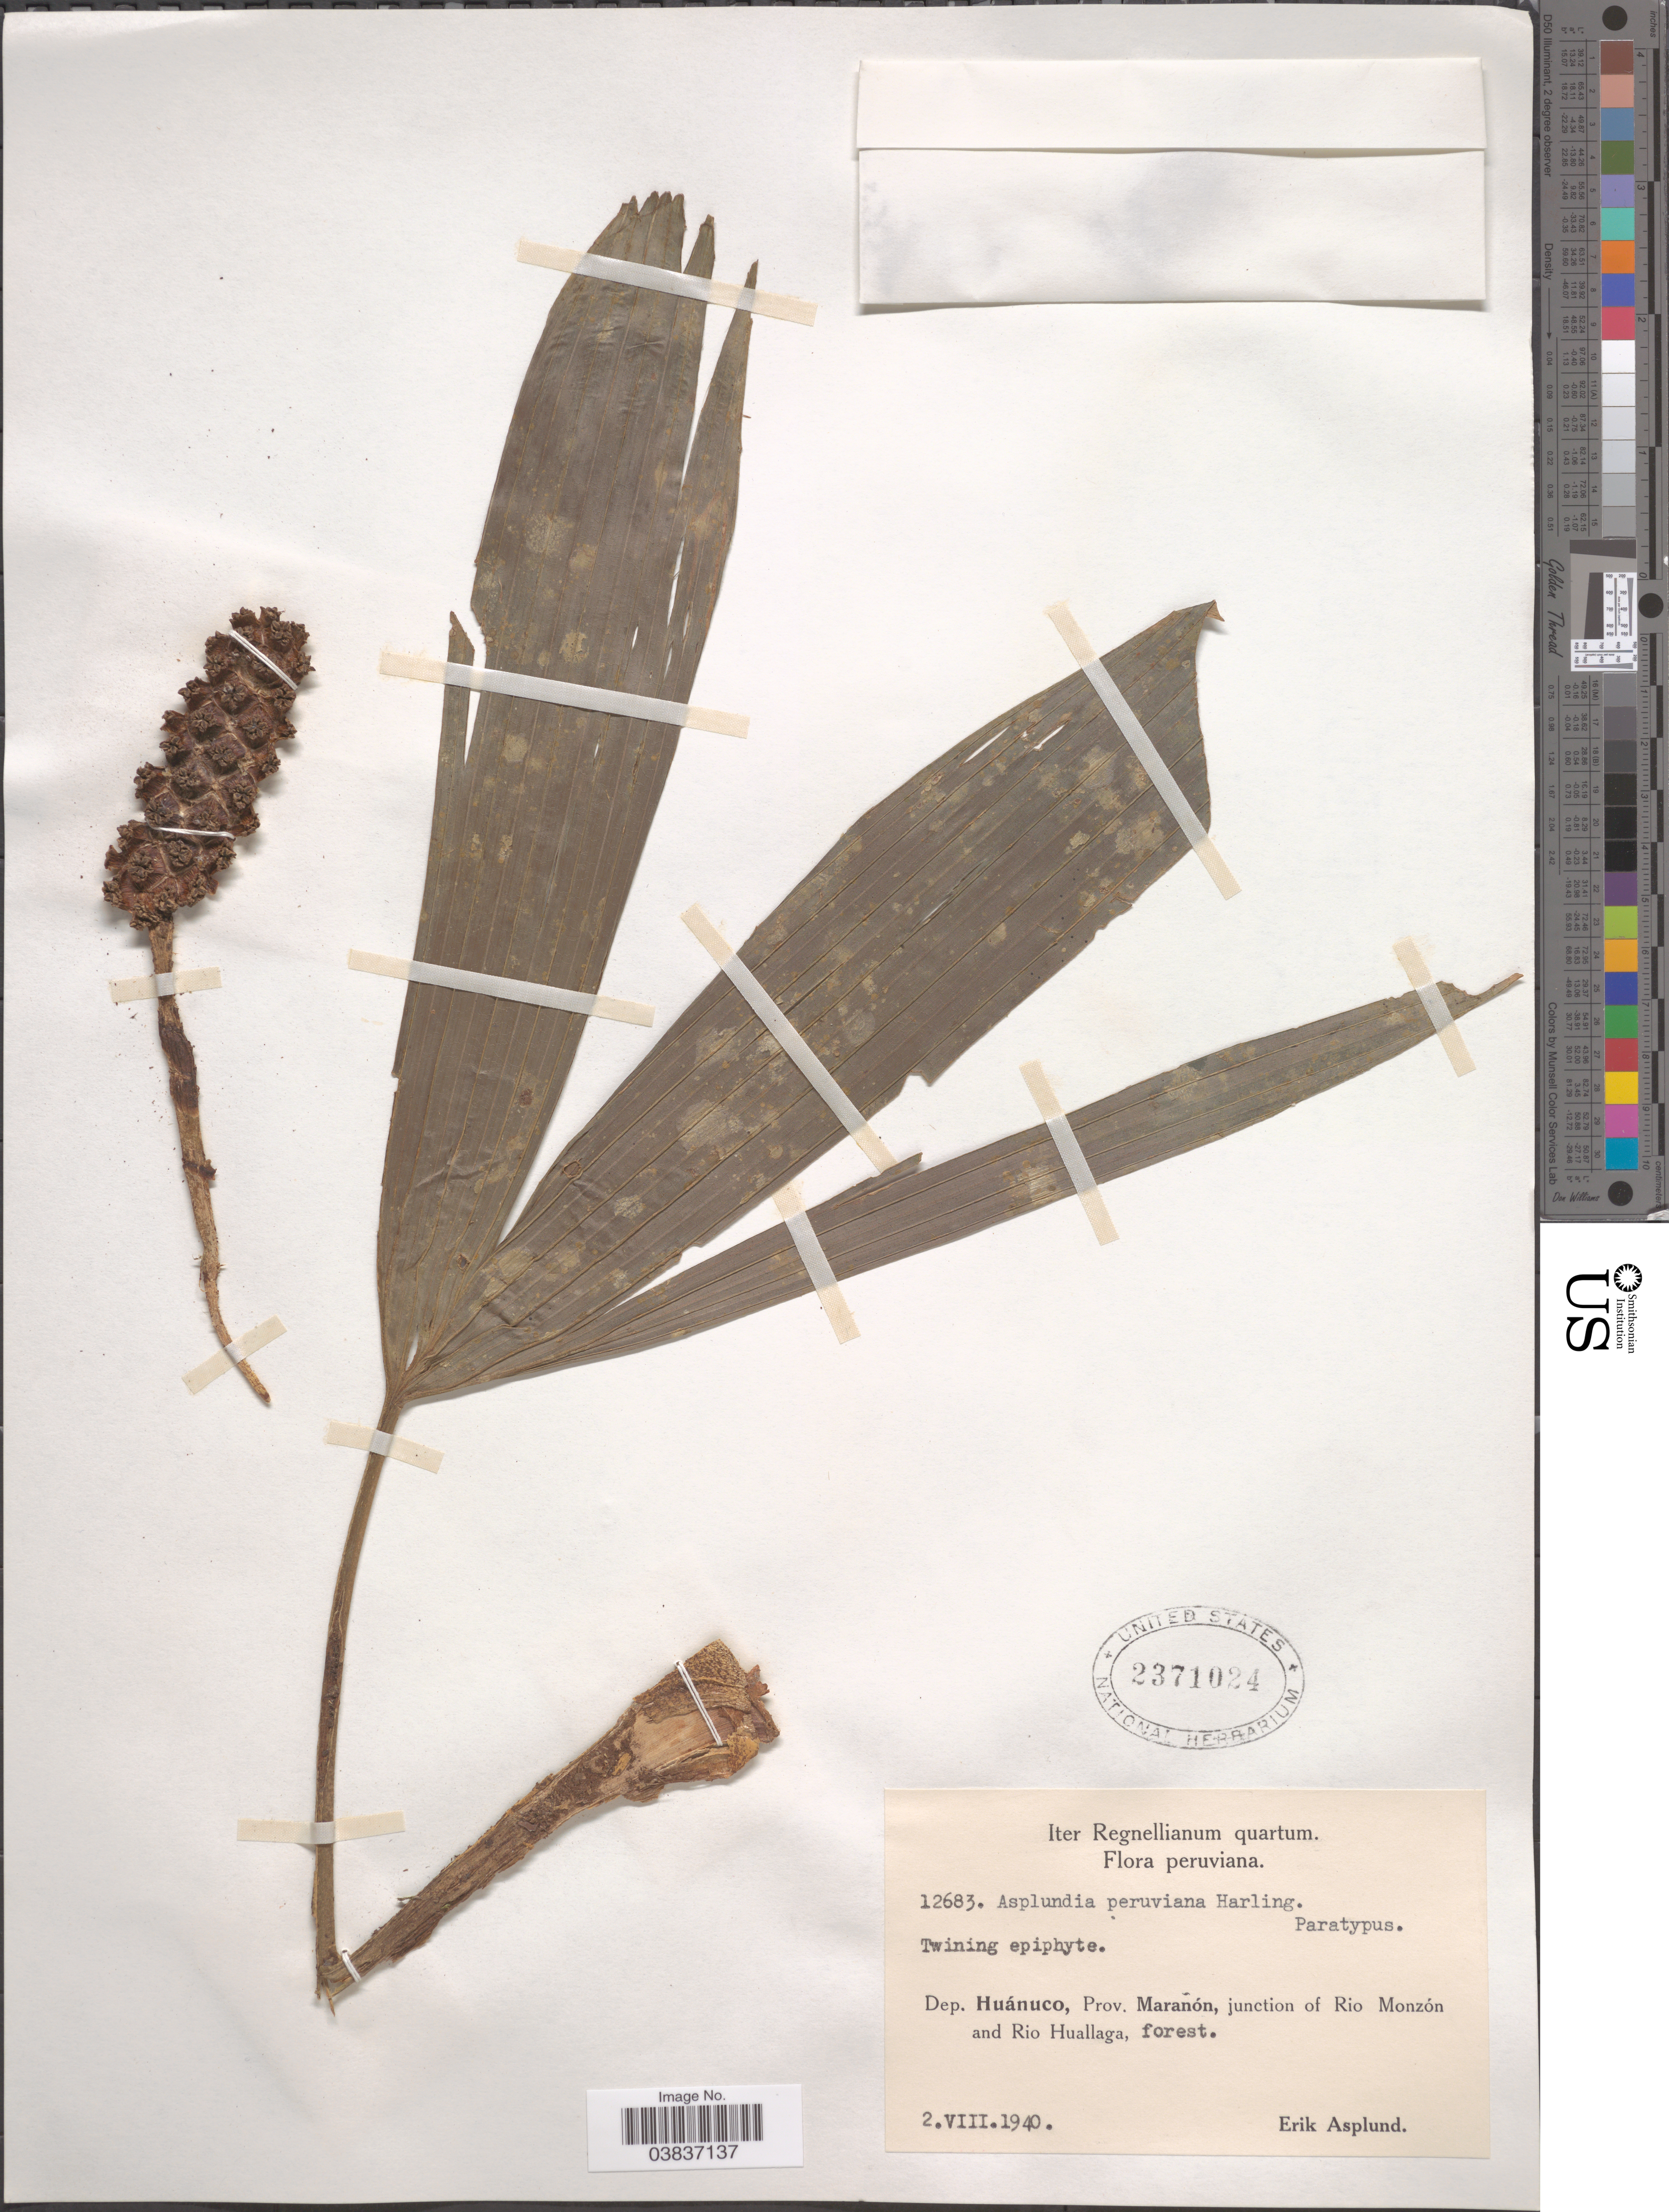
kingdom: Plantae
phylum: Tracheophyta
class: Liliopsida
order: Pandanales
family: Cyclanthaceae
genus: Asplundia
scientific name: Asplundia peruviana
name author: Harling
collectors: E. Asplund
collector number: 12683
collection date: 1940-08-02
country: Peru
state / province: Huánuco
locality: Dep. Huánuco, Prov. Marañón, junction of Rio Monzón and Rio Huallaga.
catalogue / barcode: US 2371024